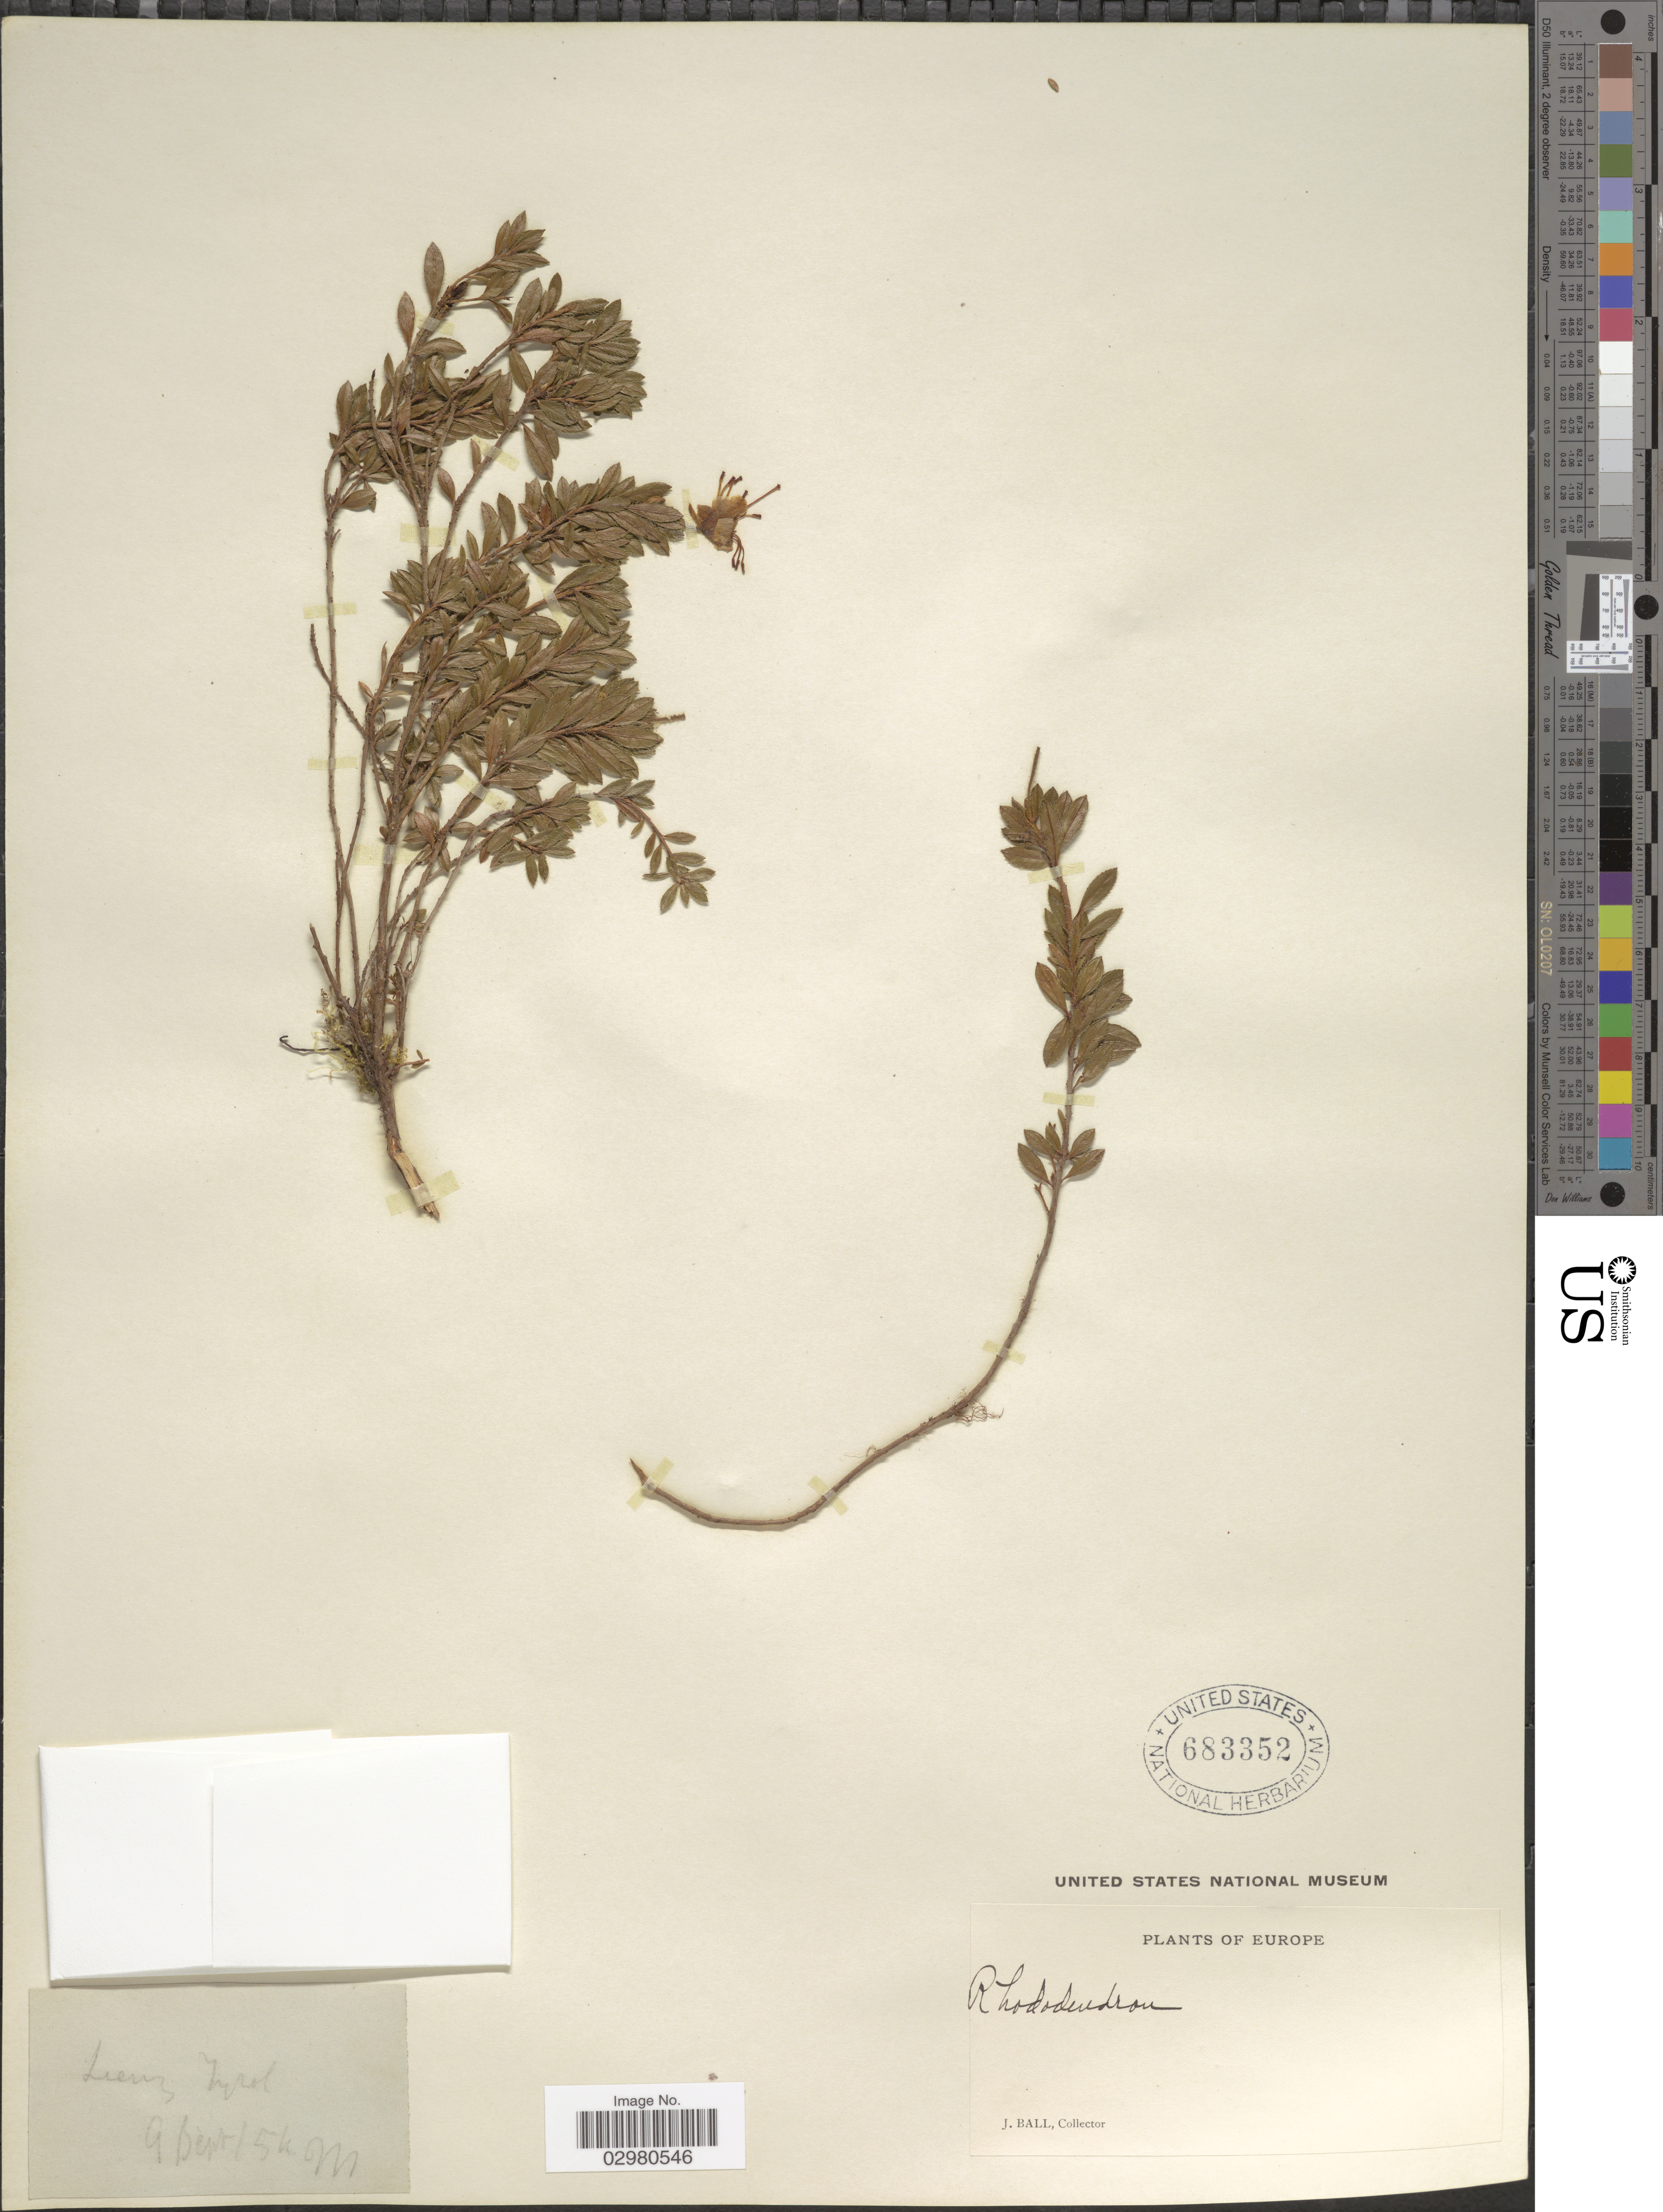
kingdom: Plantae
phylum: Tracheophyta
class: Magnoliopsida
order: Ericales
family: Ericaceae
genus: Rhodothamnus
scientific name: Rhodothamnus sp.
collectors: J. Ball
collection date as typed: Transcribed d/m/y: 9/9/54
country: Austria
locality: Lienz Tyrol. Europe.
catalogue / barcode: US 683352